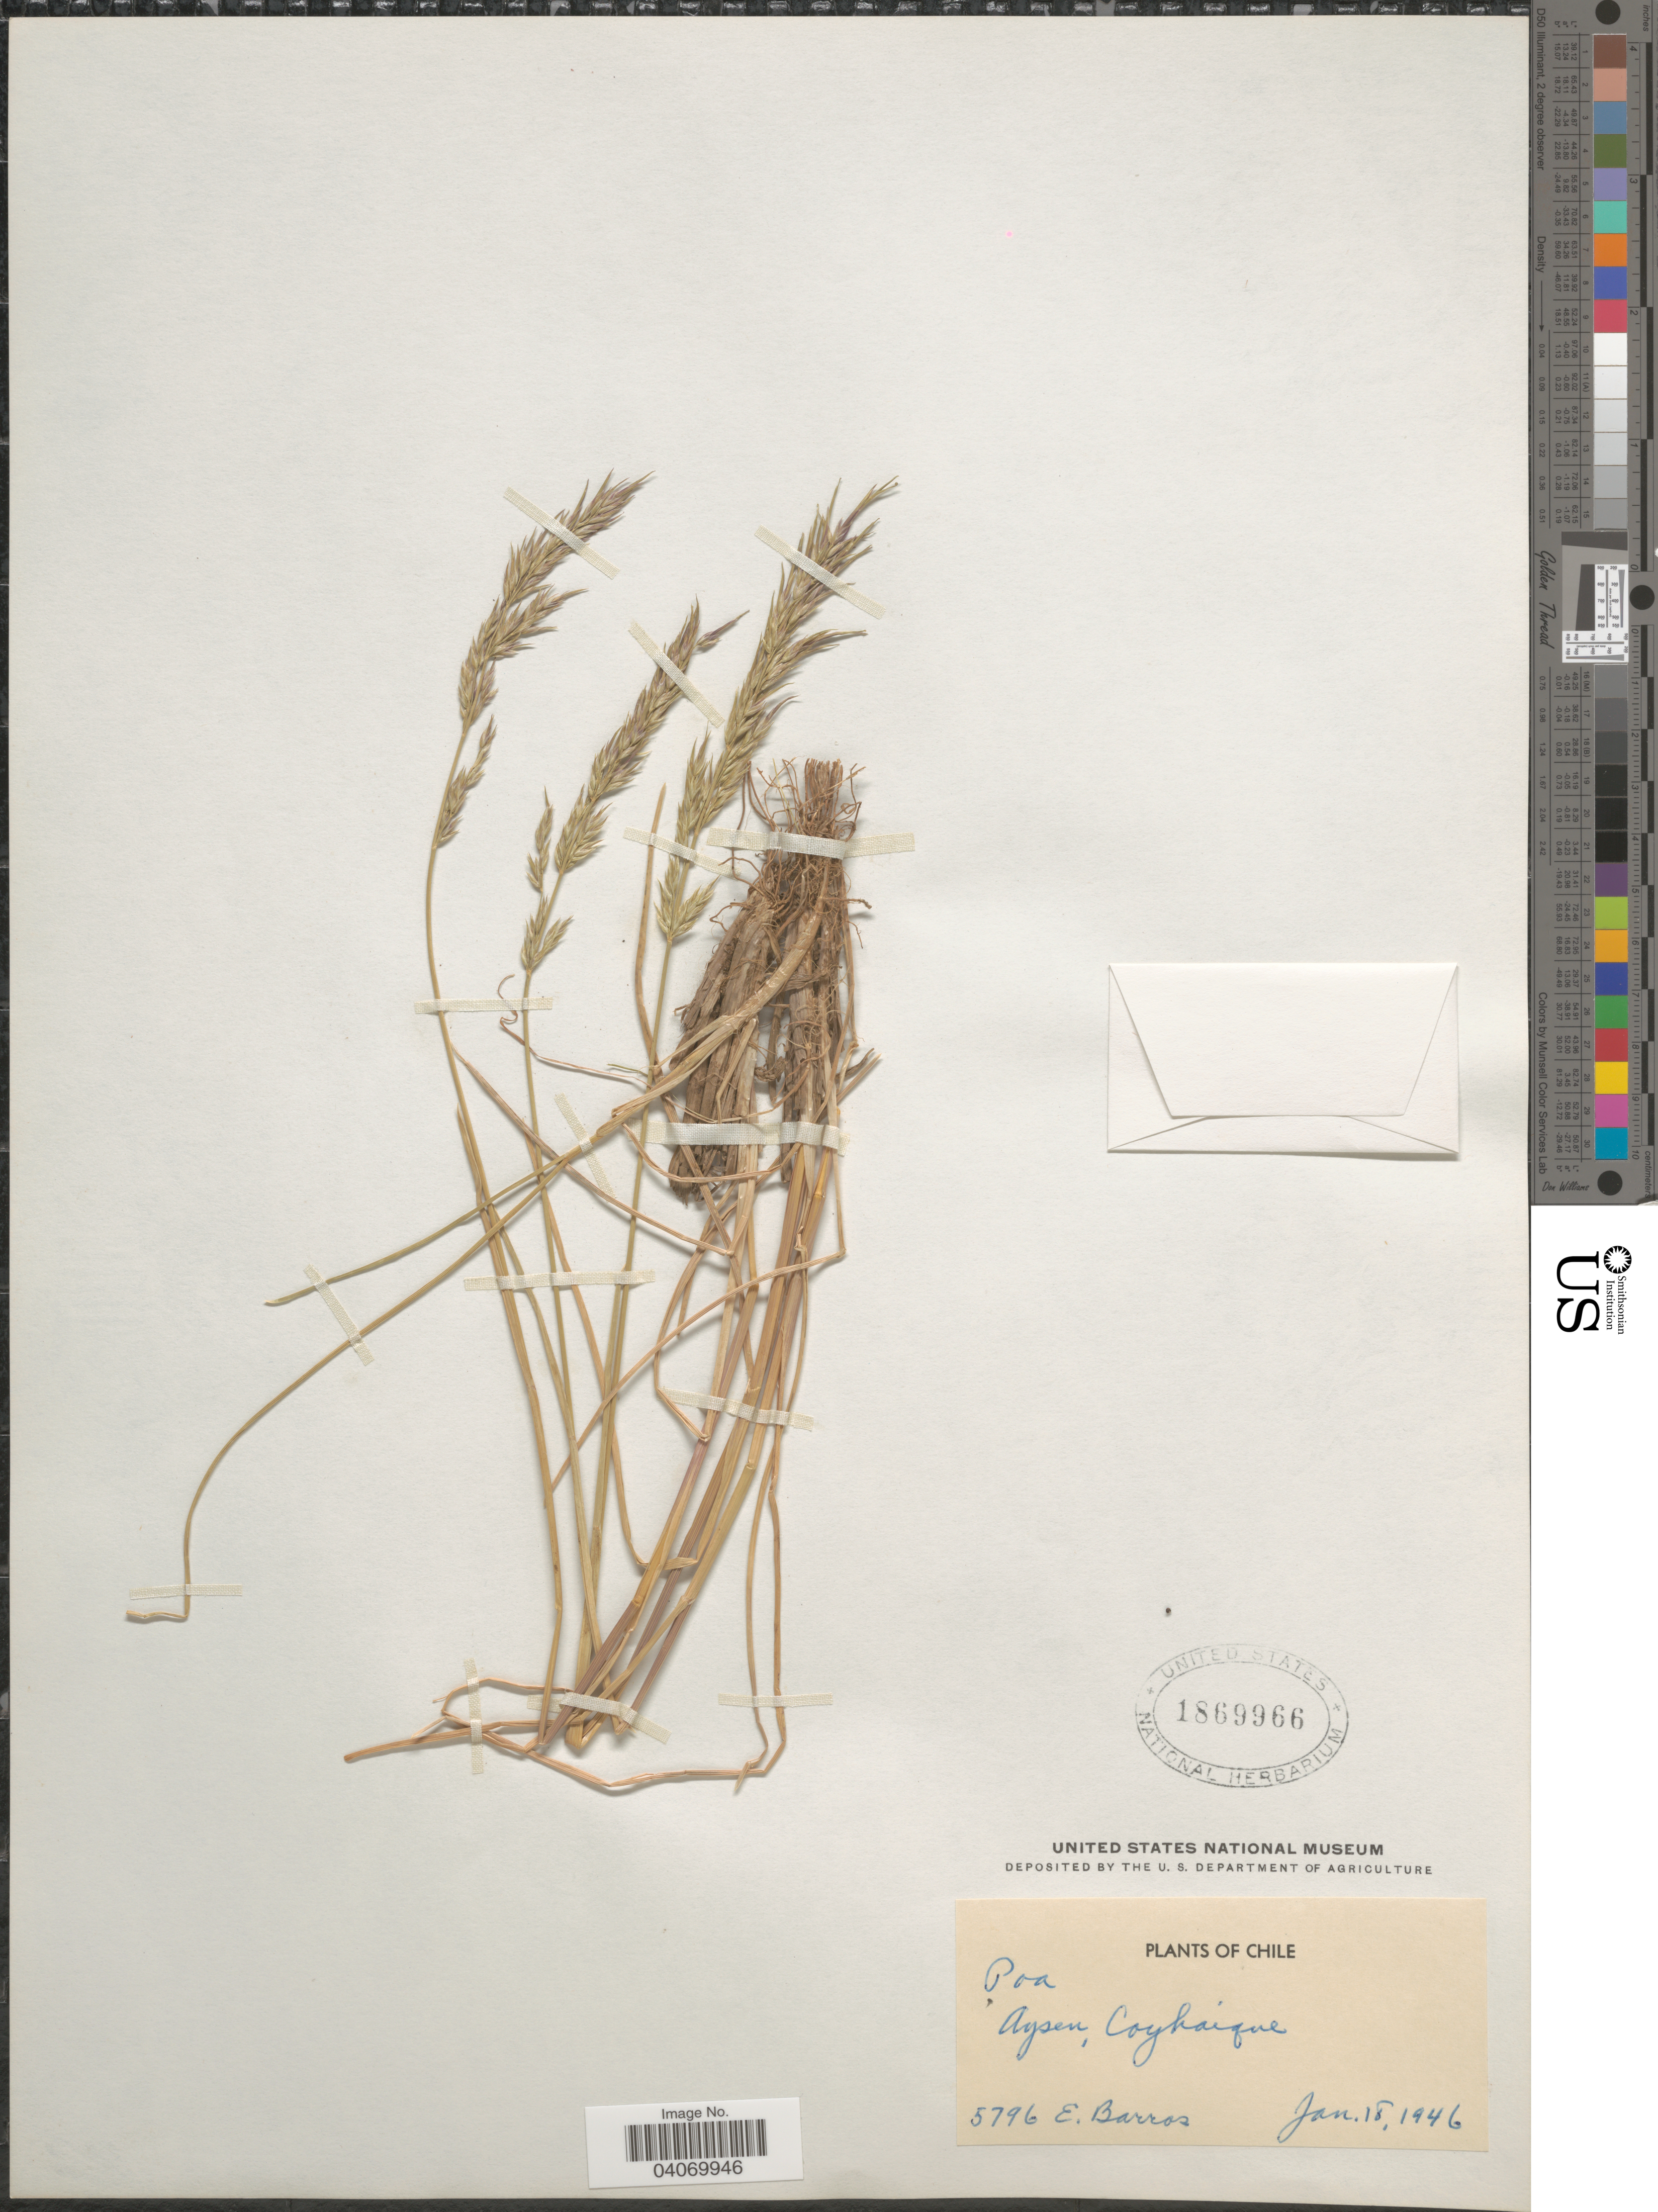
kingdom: Plantae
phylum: Tracheophyta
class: Liliopsida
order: Poales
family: Poaceae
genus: Poa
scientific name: Poa alopecurus subsp. fuegiana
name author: (Hook. f.) D.M. Moore & Dogg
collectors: E. Barros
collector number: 5796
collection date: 1946-01-18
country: Chile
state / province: Aisén (XI)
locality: Aysen, Coyhaique.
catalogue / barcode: US 1869966